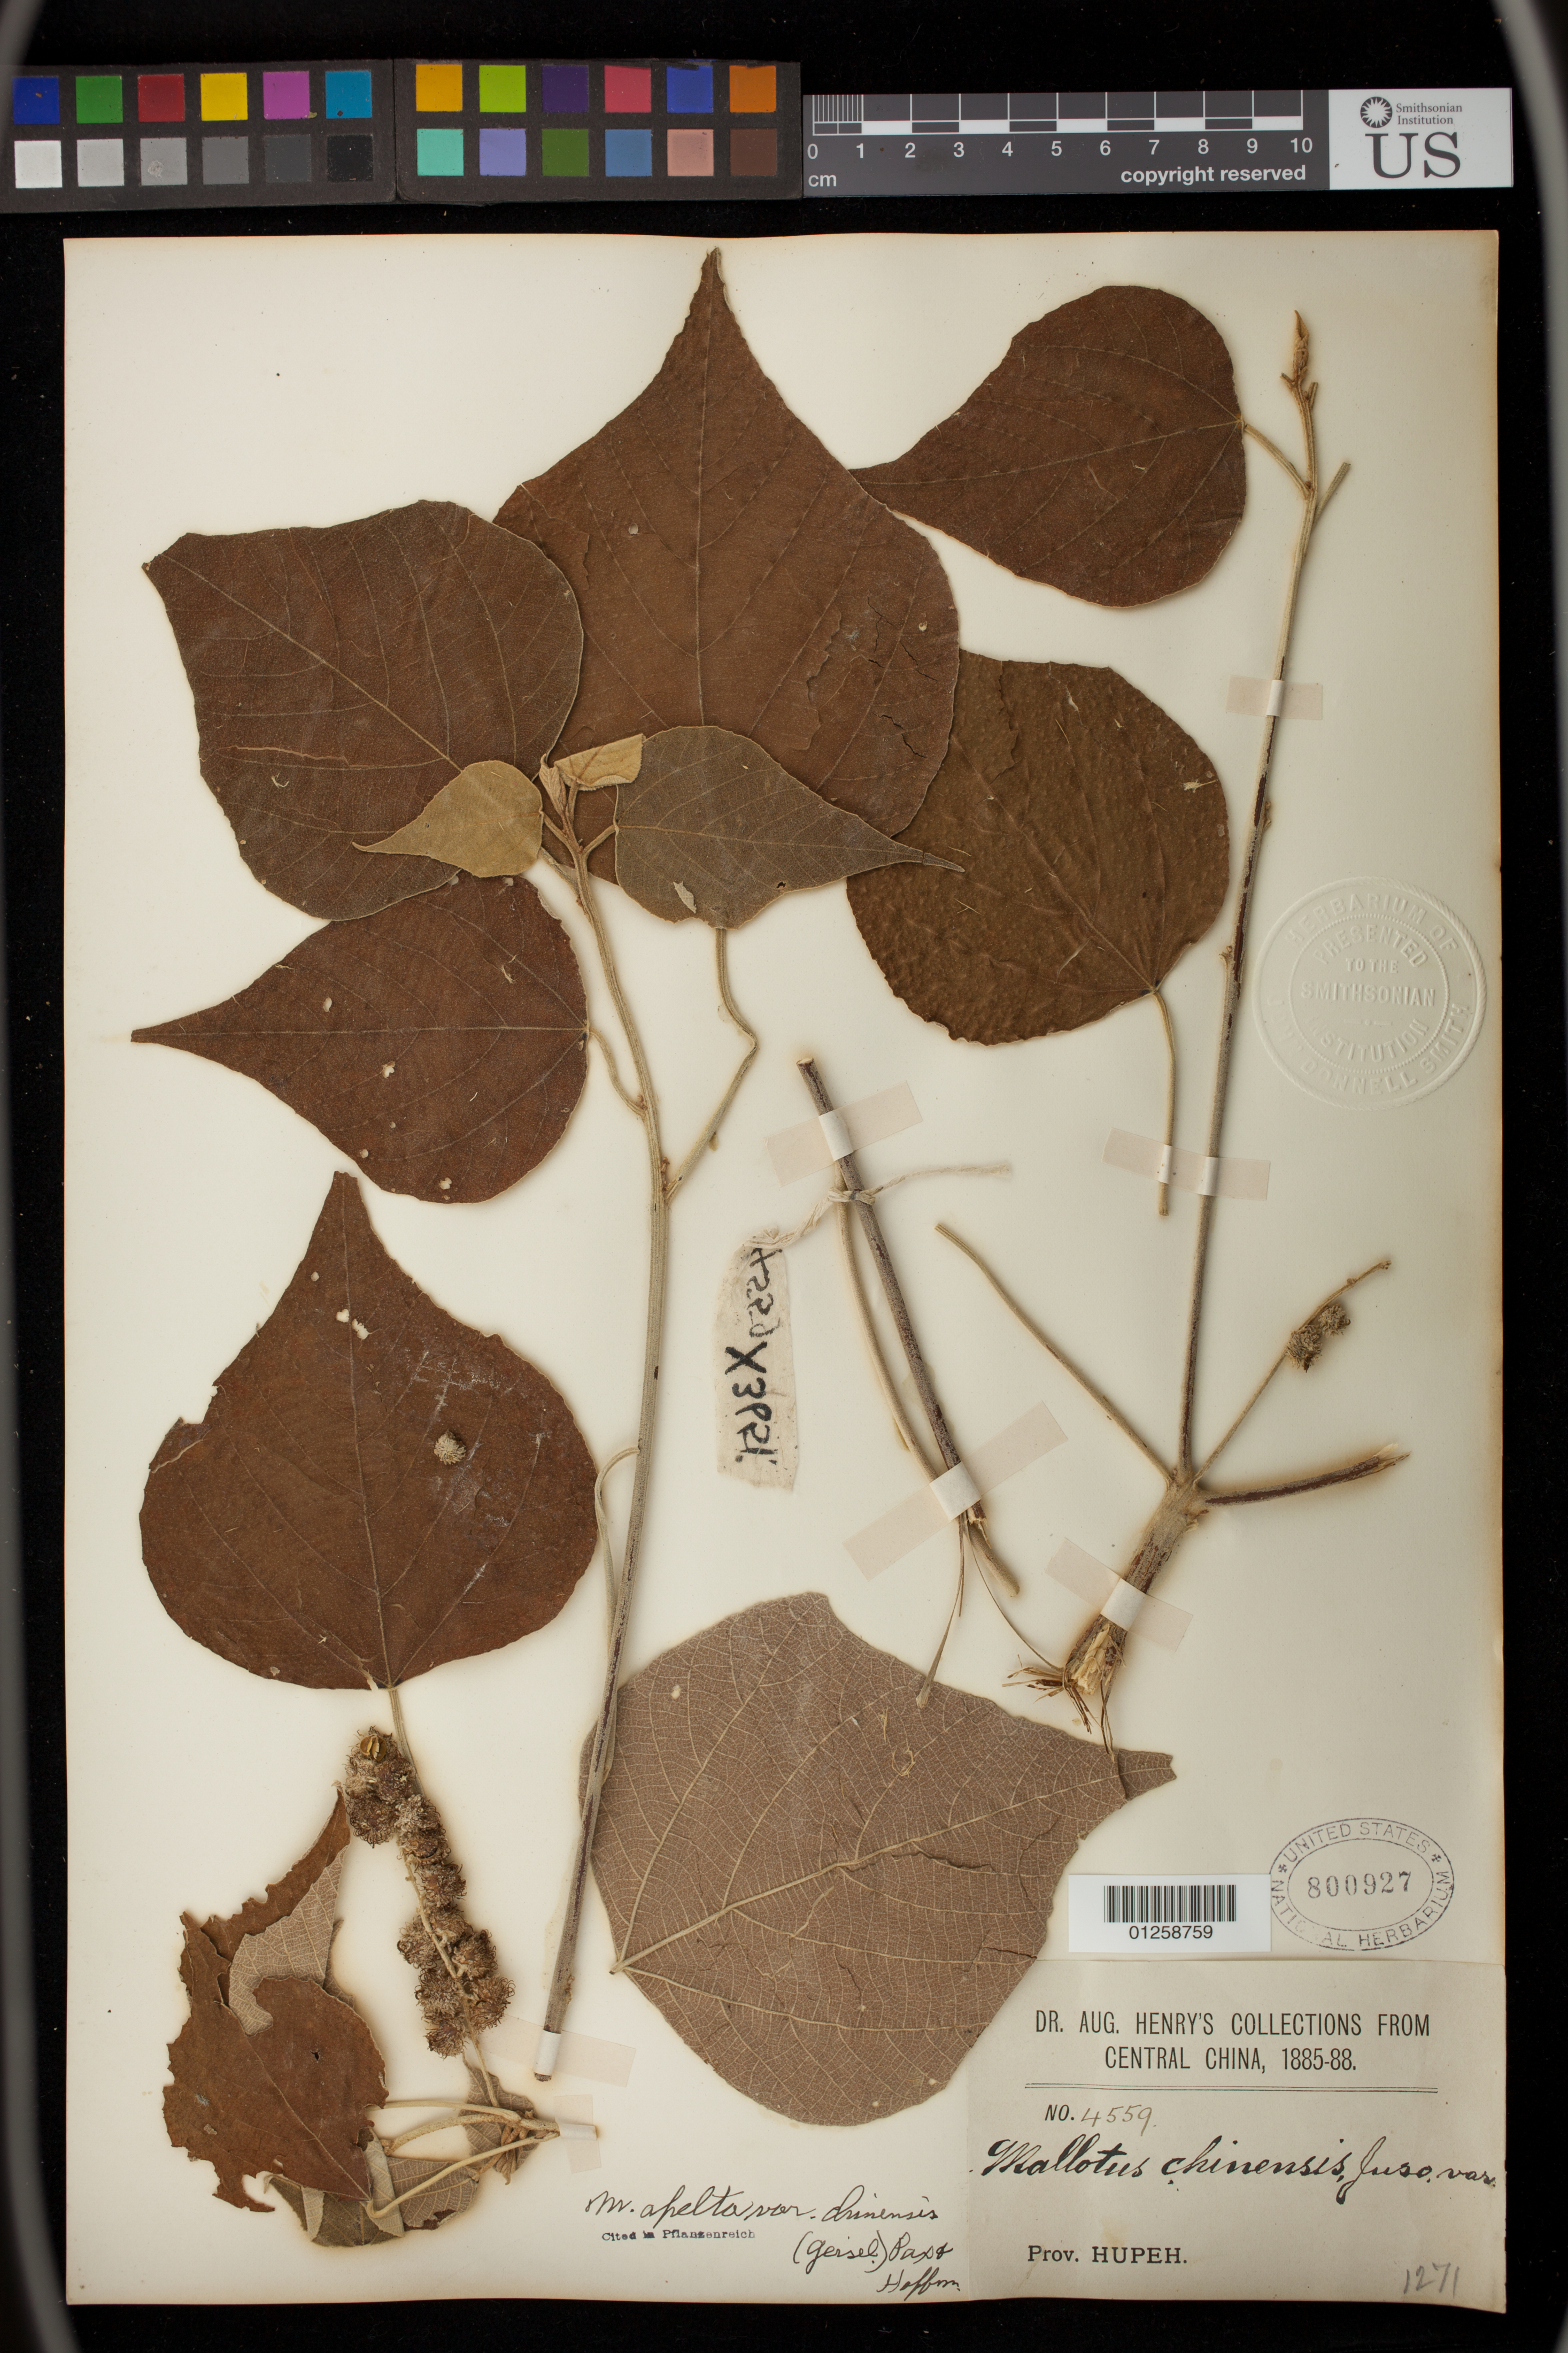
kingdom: Plantae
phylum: Tracheophyta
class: Magnoliopsida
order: Malpighiales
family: Euphorbiaceae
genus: Mallotus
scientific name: Mallotus apelta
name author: (Lour.) Müll. Arg.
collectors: A. Henry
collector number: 4559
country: China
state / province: Hubei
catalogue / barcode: US 800927